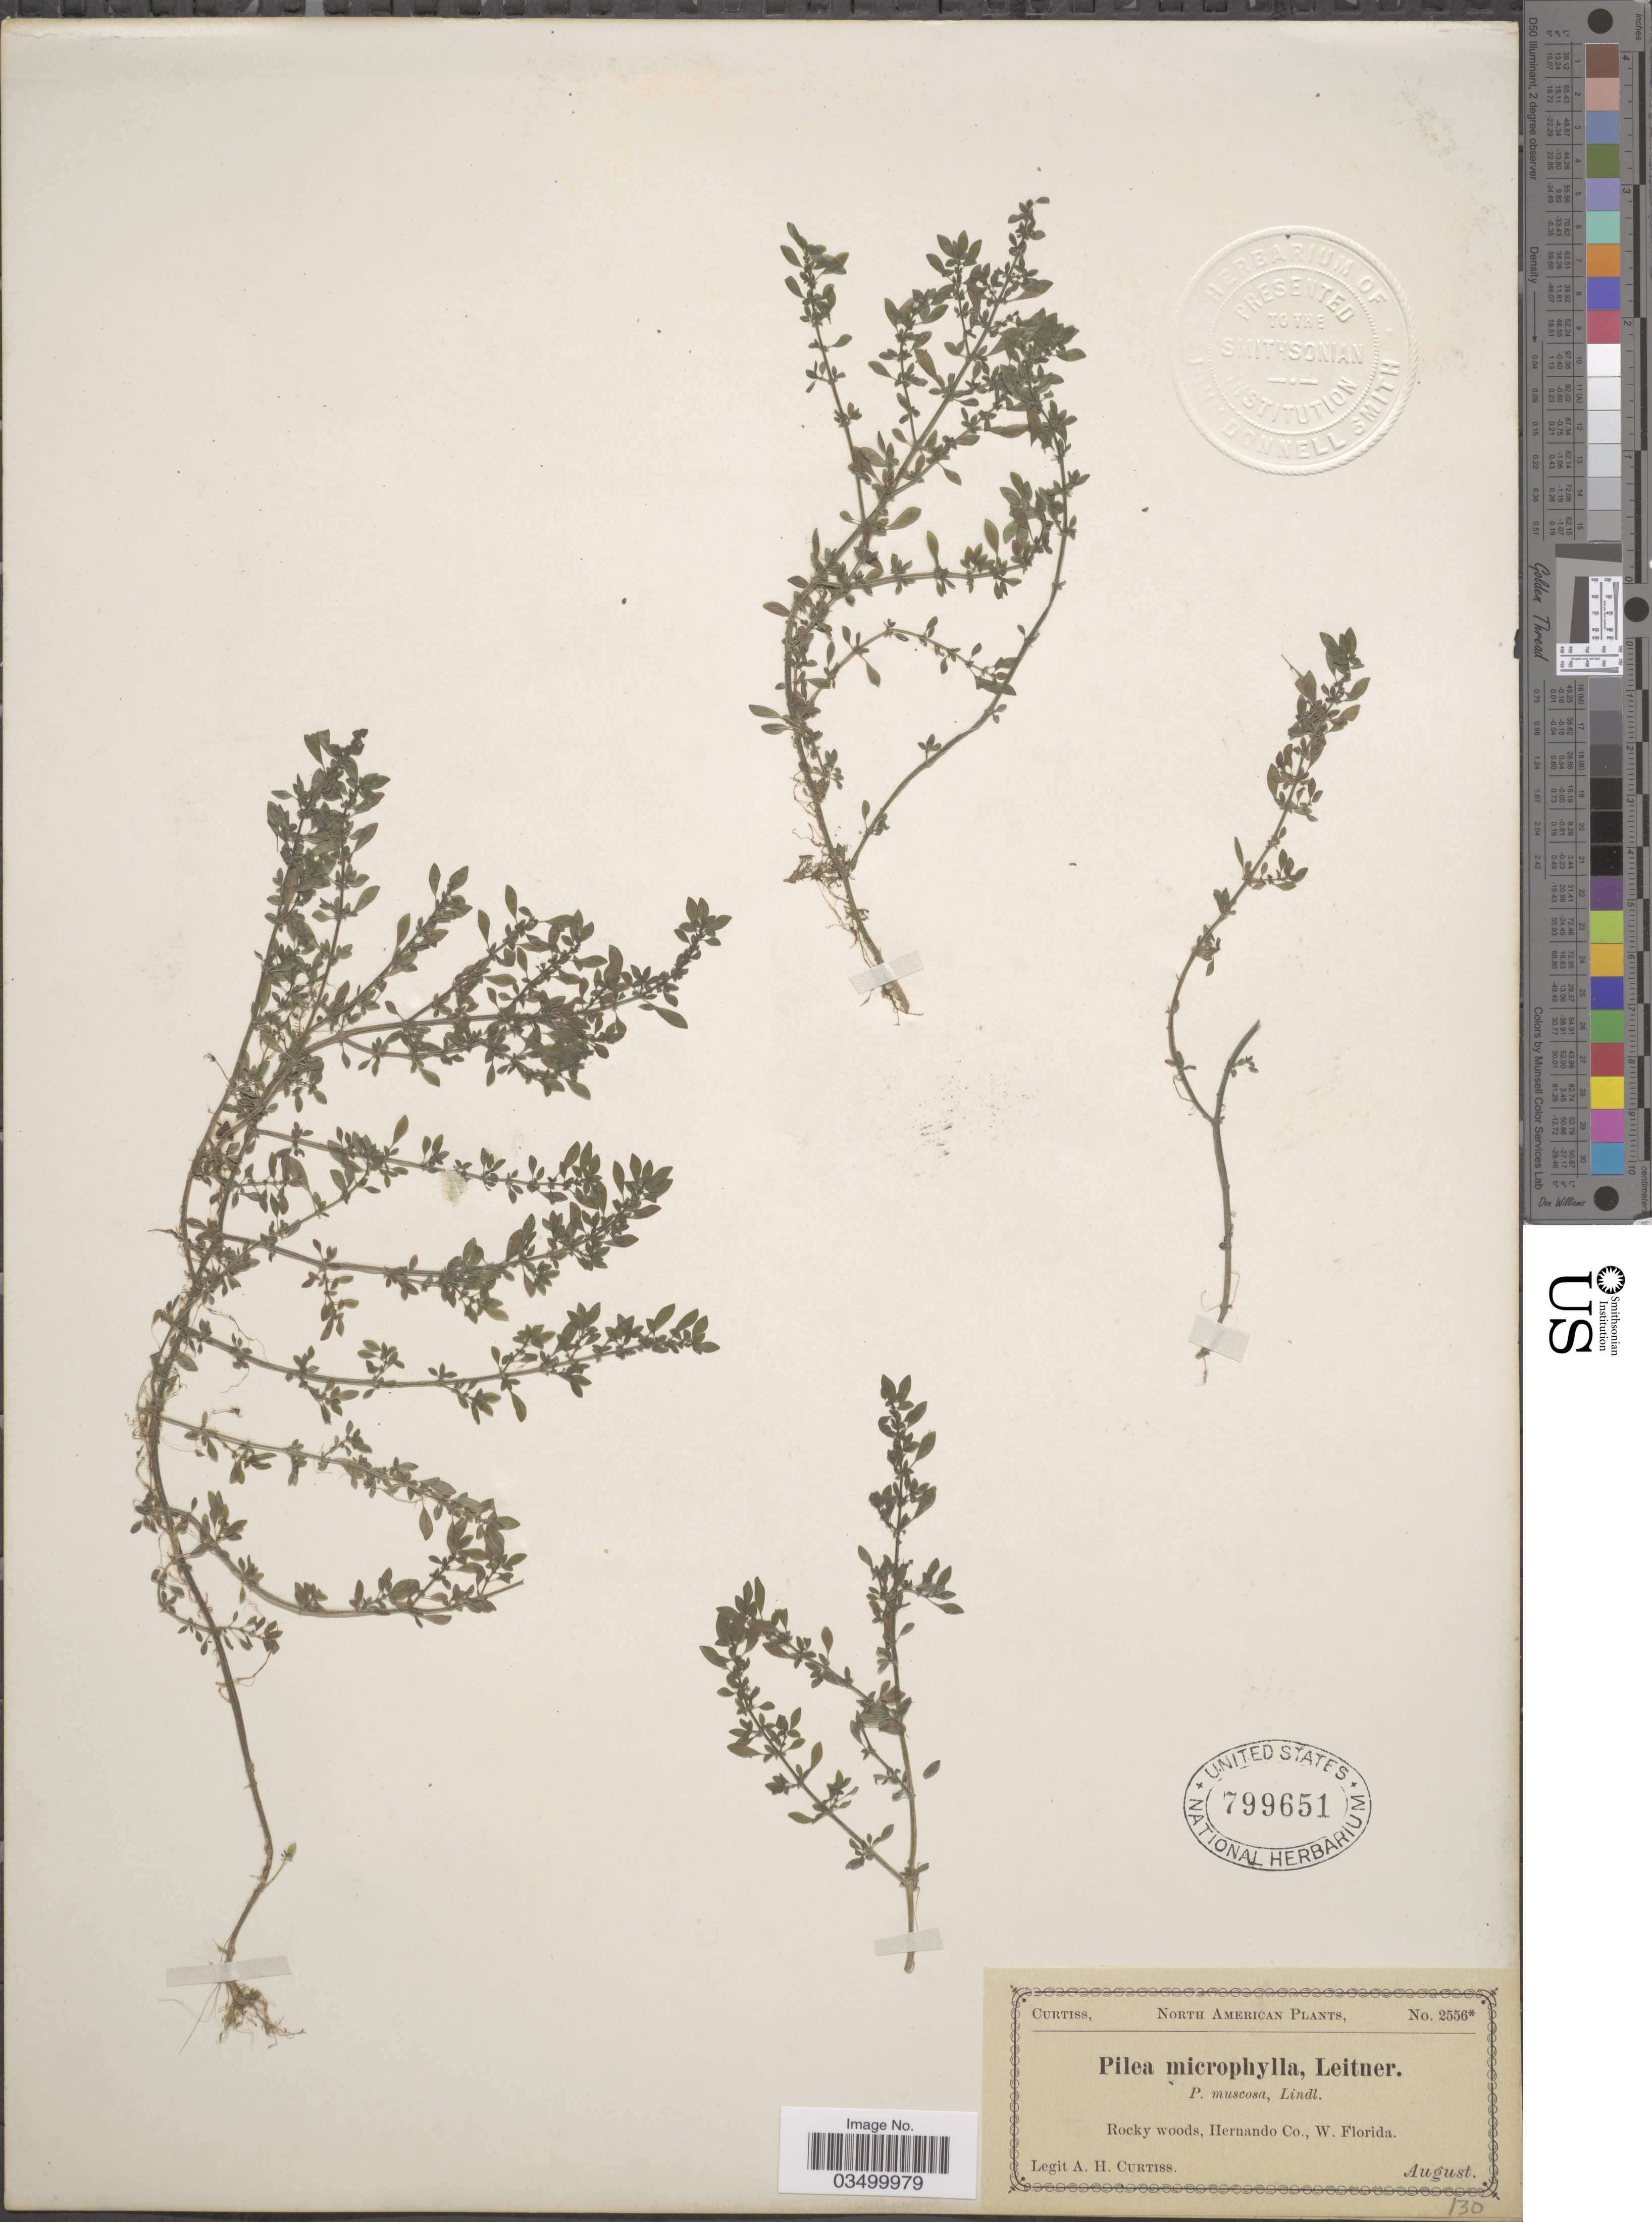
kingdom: Plantae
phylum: Tracheophyta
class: Magnoliopsida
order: Rosales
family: Urticaceae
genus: Pilea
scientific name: Pilea microphylla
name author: (L.) Liebm.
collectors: A. H. Curtiss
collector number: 2556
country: United States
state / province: Florida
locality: Hernando Co., W. Florida.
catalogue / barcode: US 799651